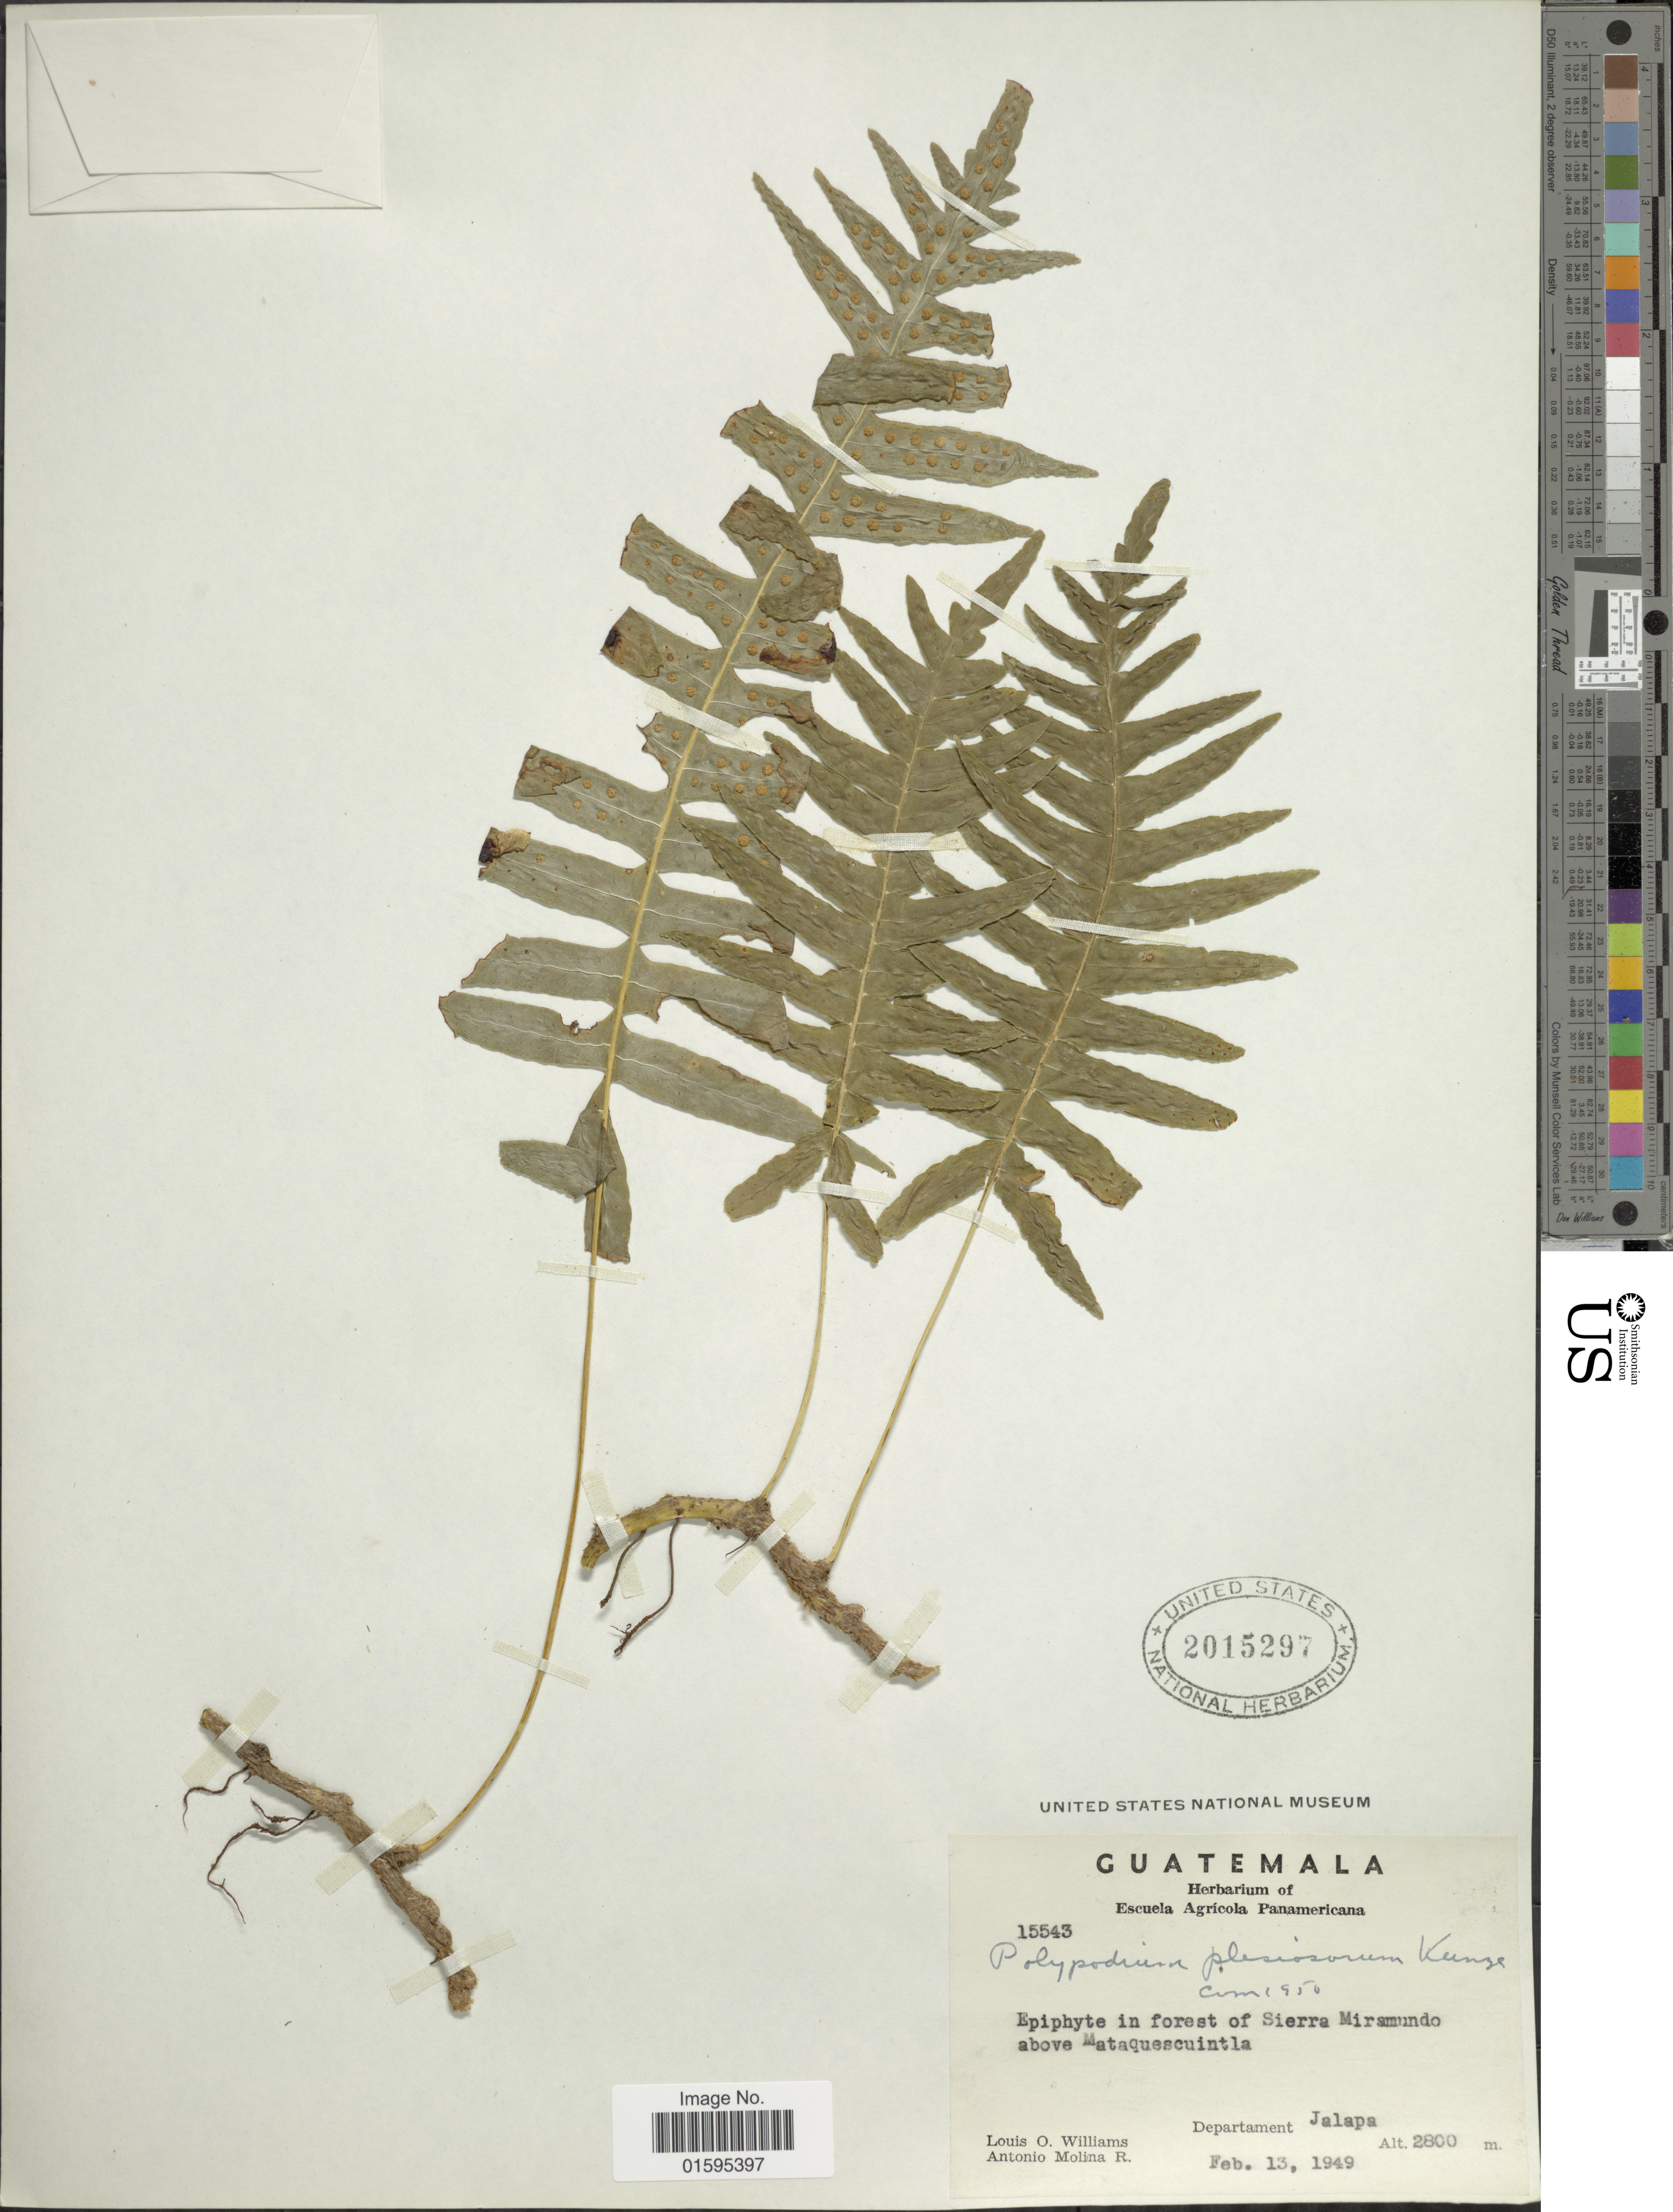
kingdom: Plantae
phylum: Tracheophyta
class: Polypodiopsida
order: Polypodiales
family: Polypodiaceae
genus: Polypodium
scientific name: Polypodium plesiosorum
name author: Kunze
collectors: L. O. Williams & A. Molina R.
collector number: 15543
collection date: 1949-02-13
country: Guatemala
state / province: Jalapa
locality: Epiphyte in forest of Sierra Miramundo above Mataquescuintla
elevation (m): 2800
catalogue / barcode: US 2015297